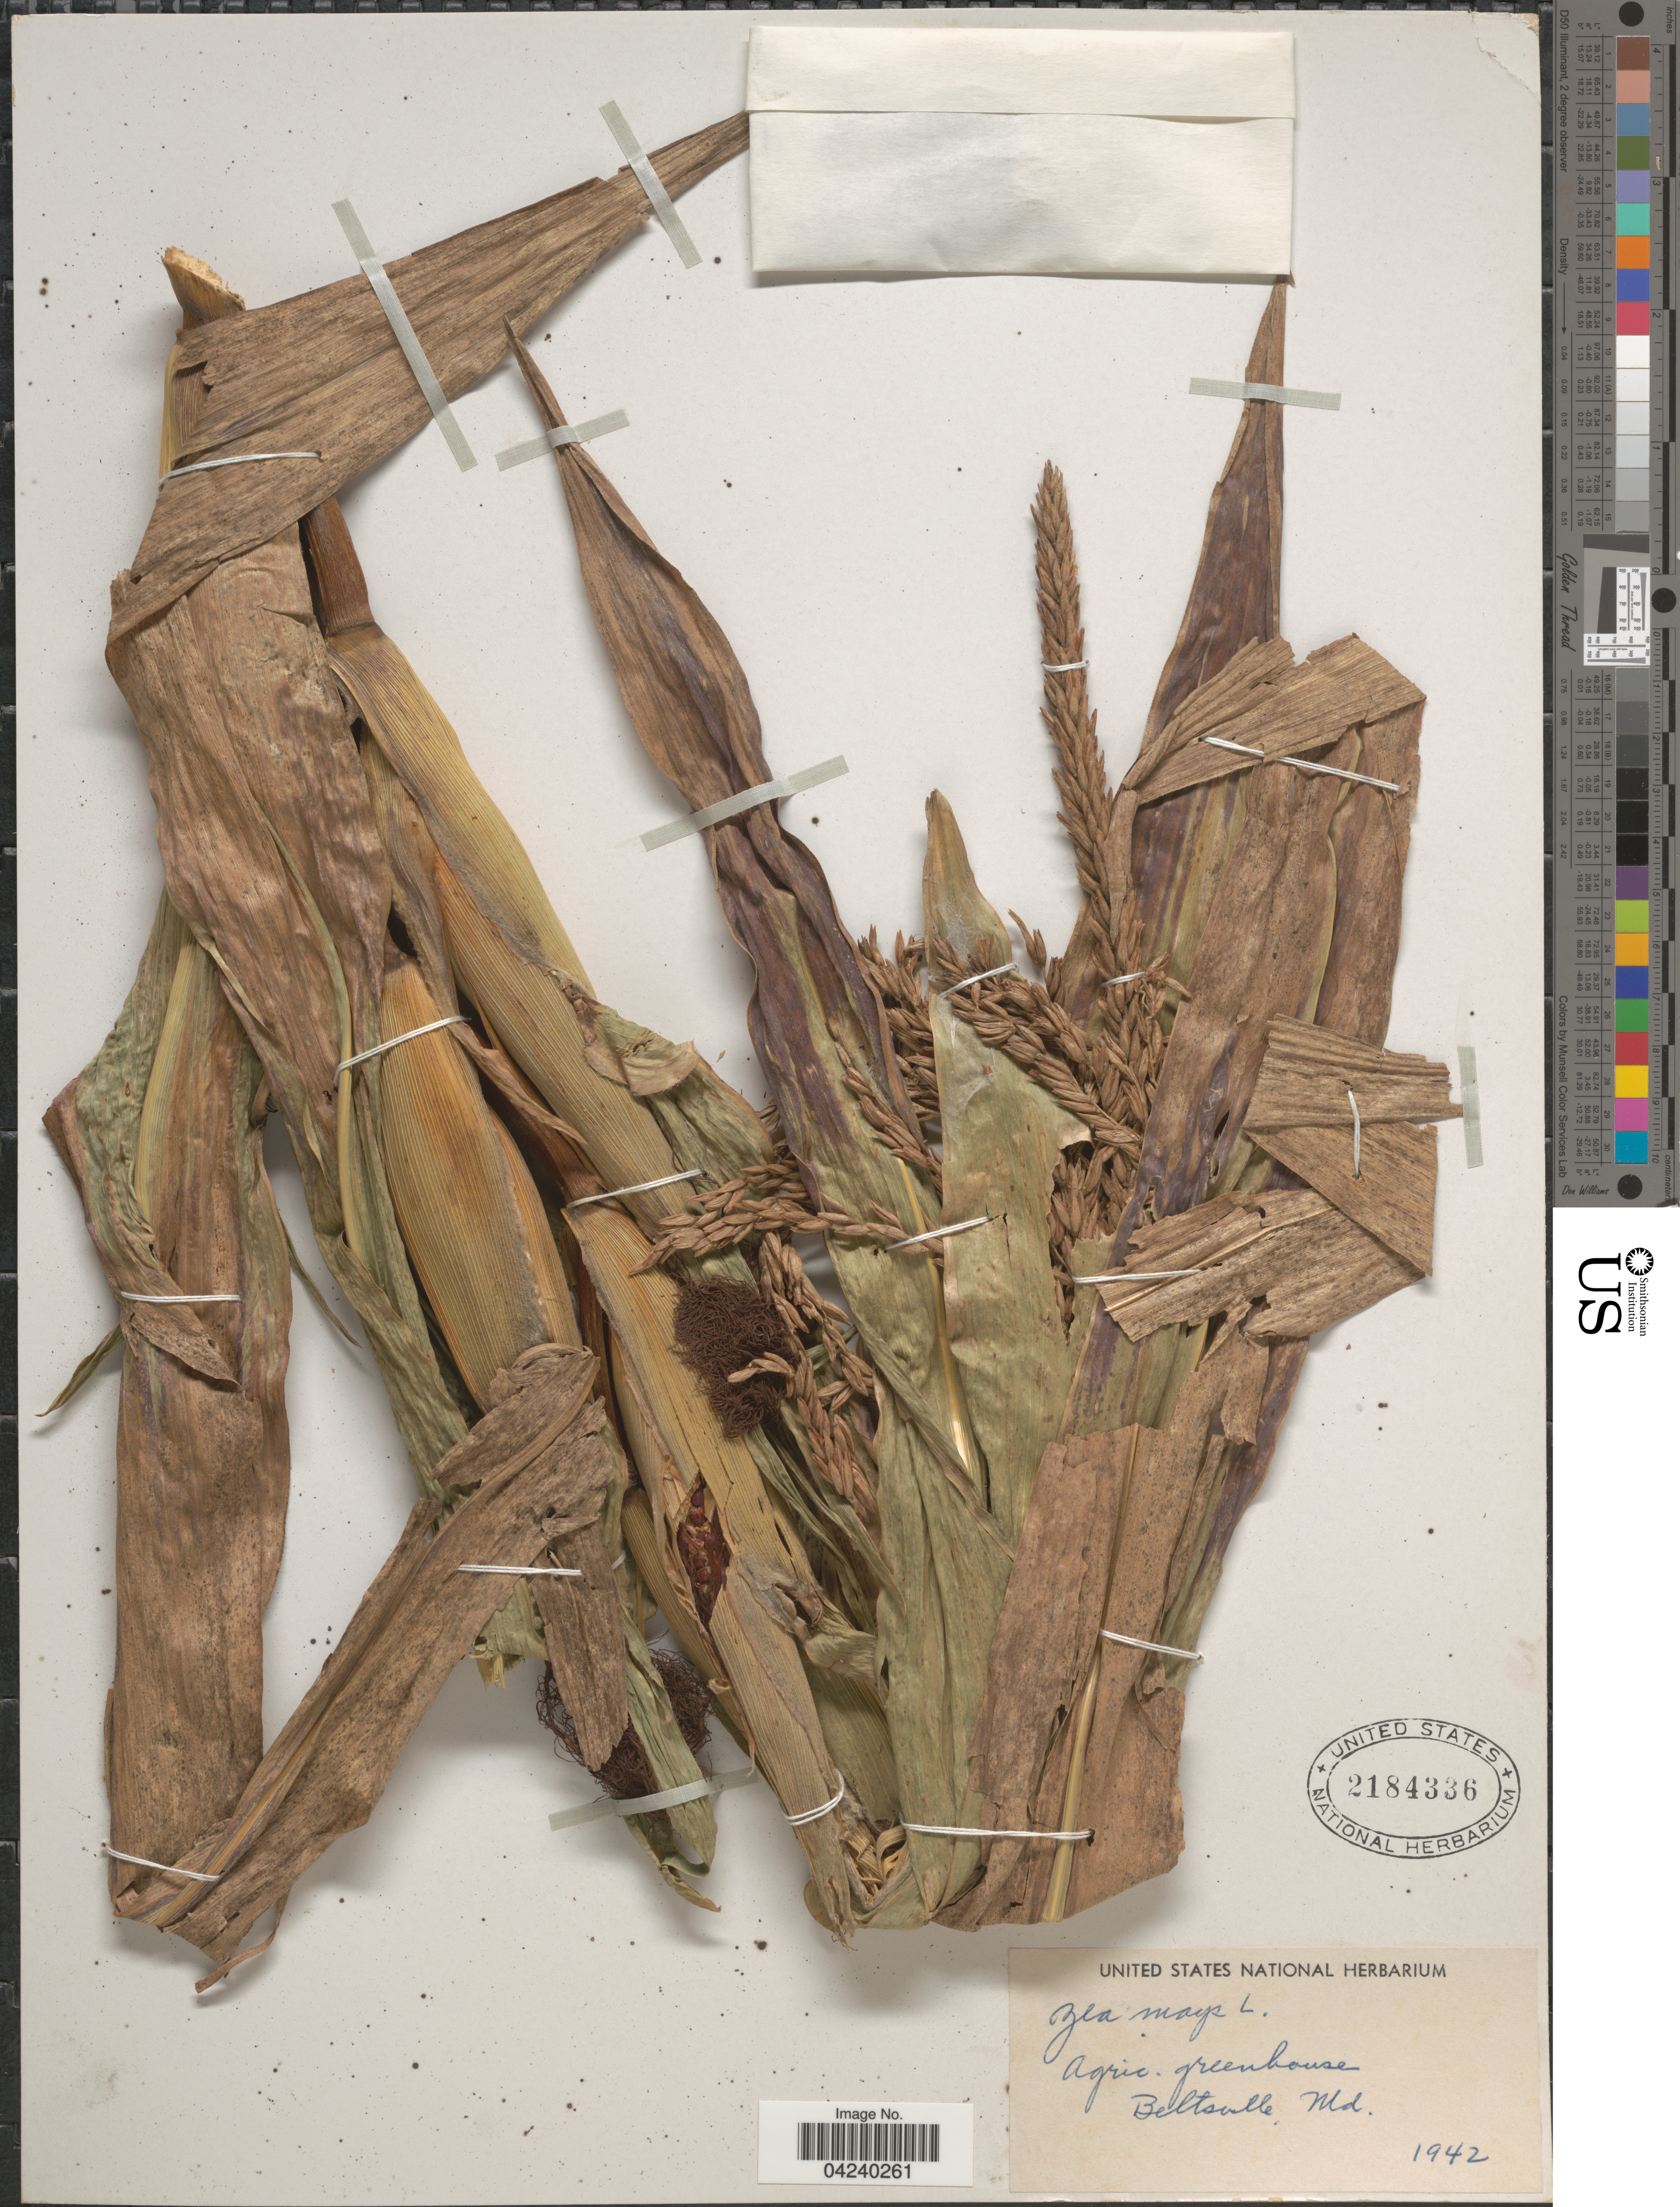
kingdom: Plantae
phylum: Tracheophyta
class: Liliopsida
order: Poales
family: Poaceae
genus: Zea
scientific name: Zea mays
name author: L.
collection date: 1942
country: United States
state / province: Maryland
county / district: Prince George's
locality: Agric. greenhouse. Beltsville.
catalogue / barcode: US 2184336